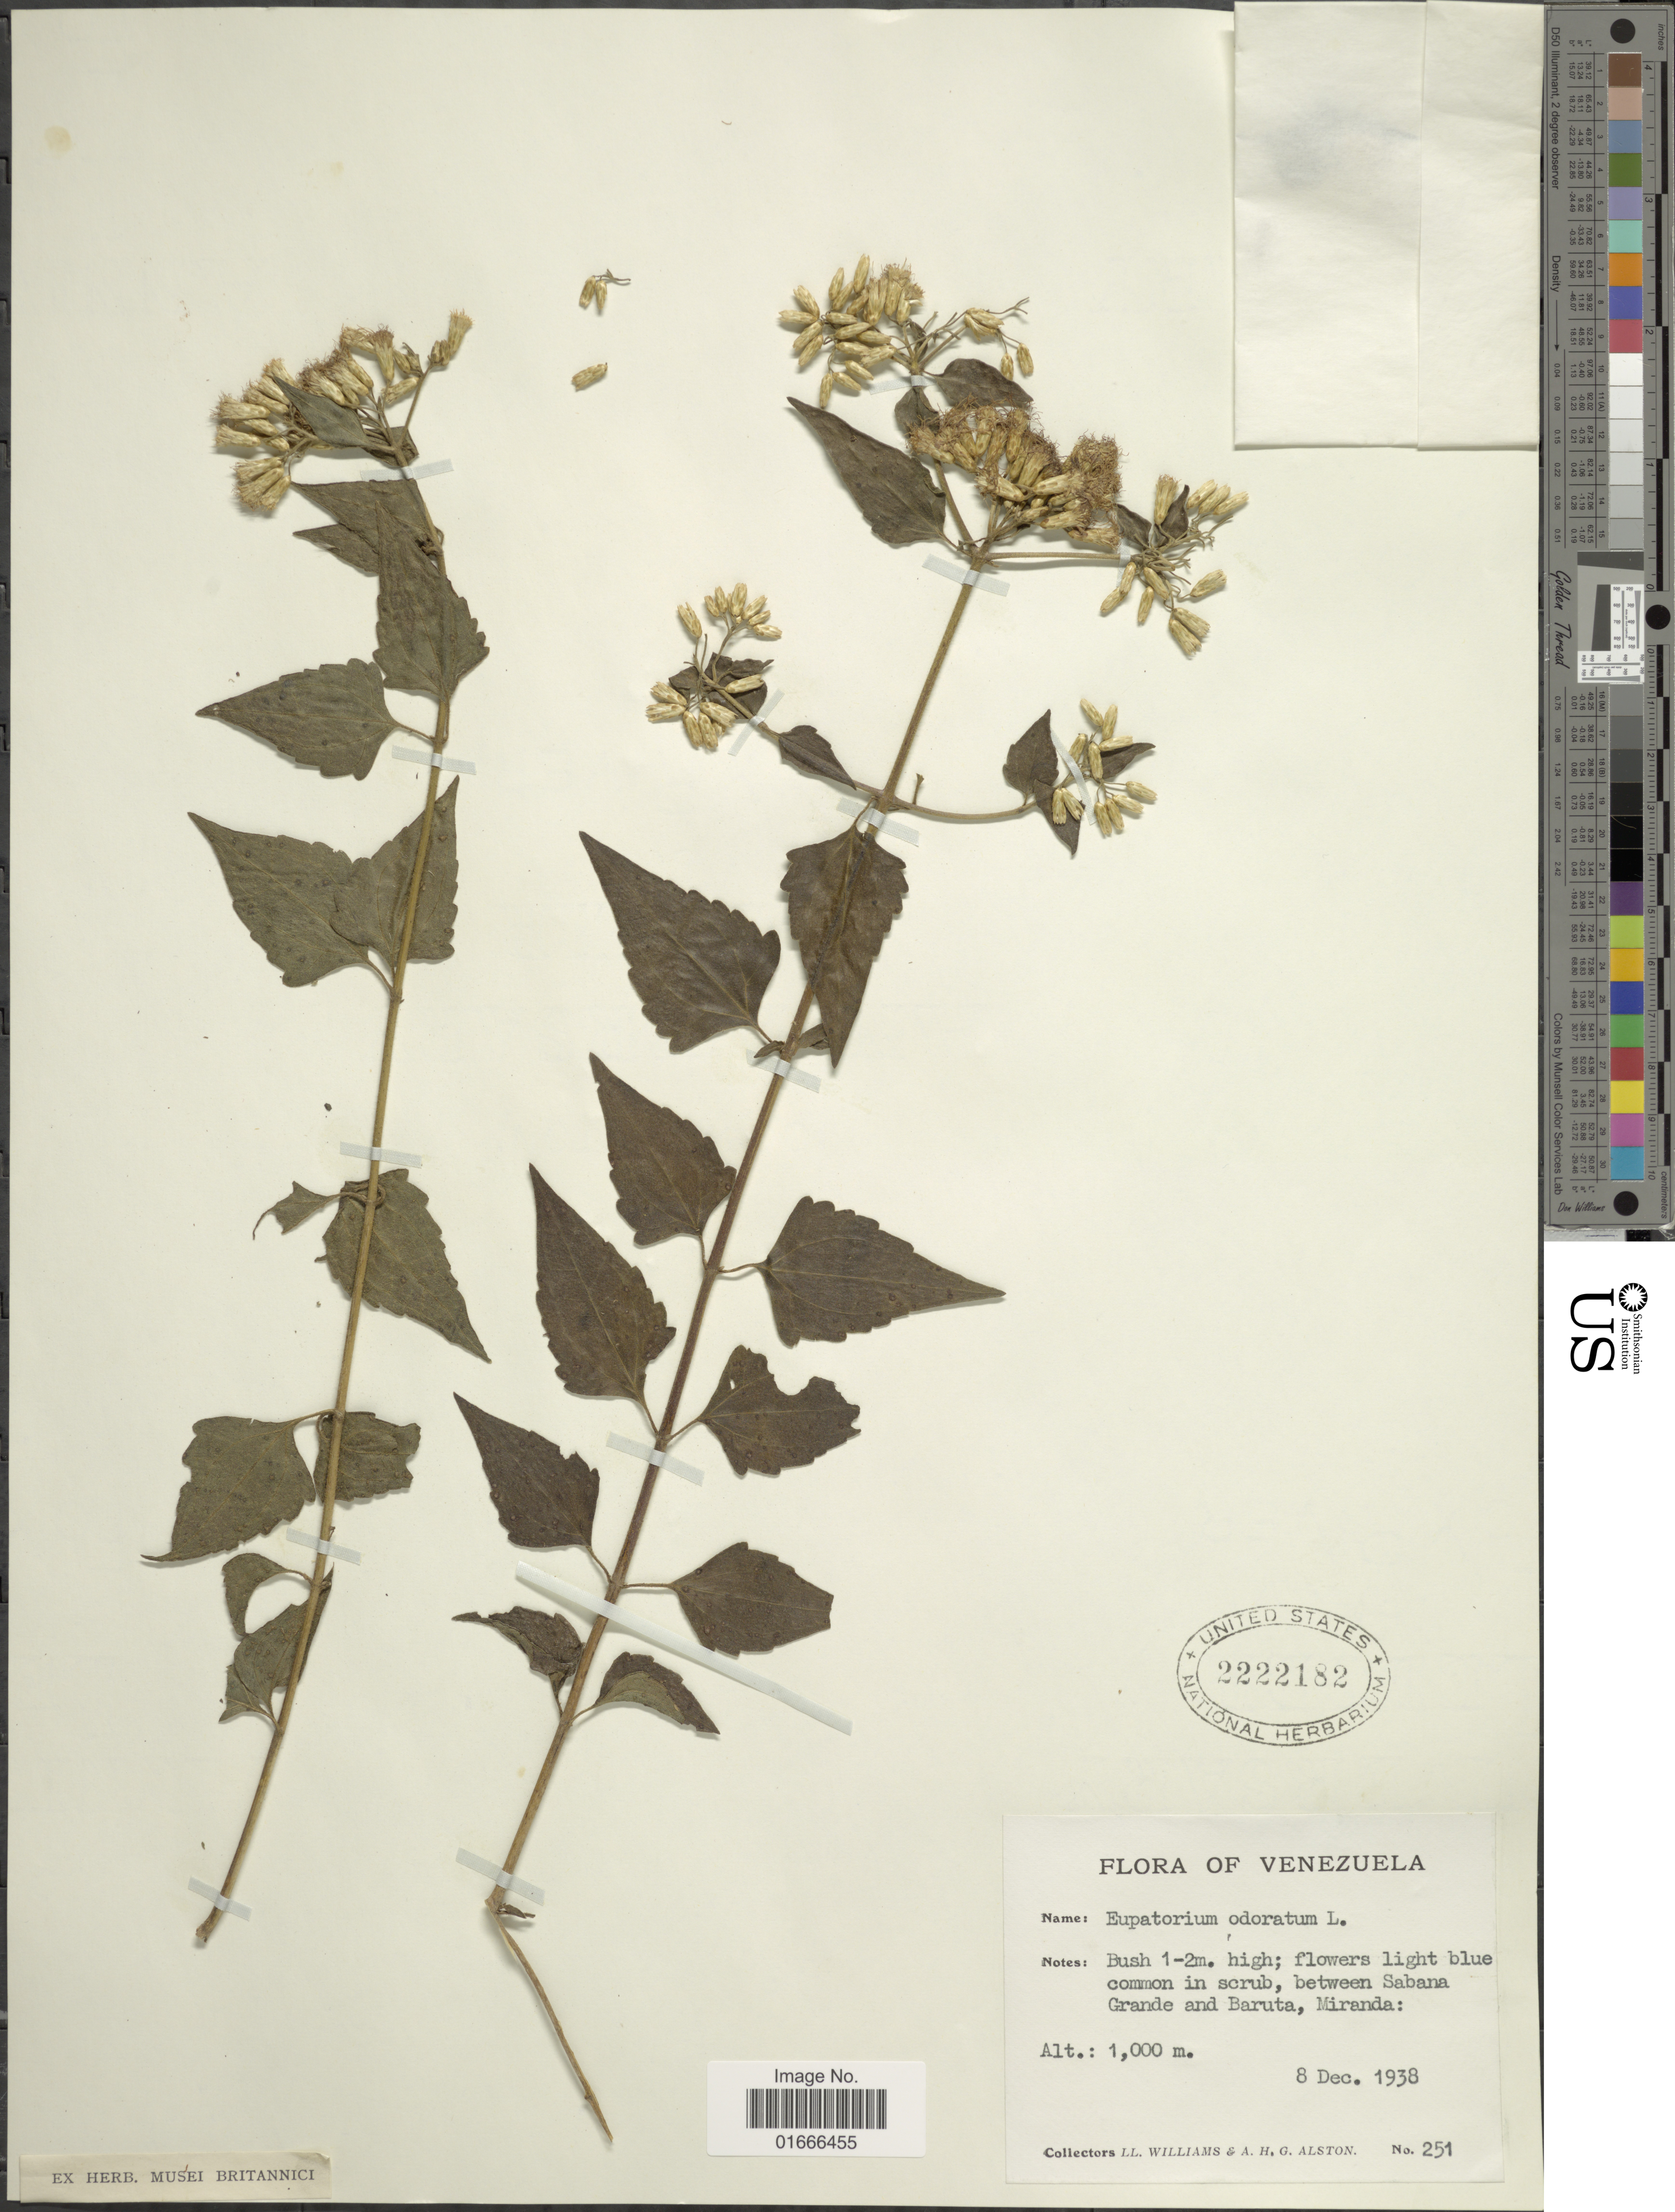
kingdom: Plantae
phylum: Tracheophyta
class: Magnoliopsida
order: Asterales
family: Asteraceae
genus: Chromolaena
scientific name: Chromolaena odorata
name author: (L.) R.M. King & H. Rob.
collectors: Ll. Williams & A. H. Alston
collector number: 251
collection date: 1938-12-08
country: Venezuela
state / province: Miranda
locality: Between Sabana Grande and Baruta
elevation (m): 1000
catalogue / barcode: US 2222182